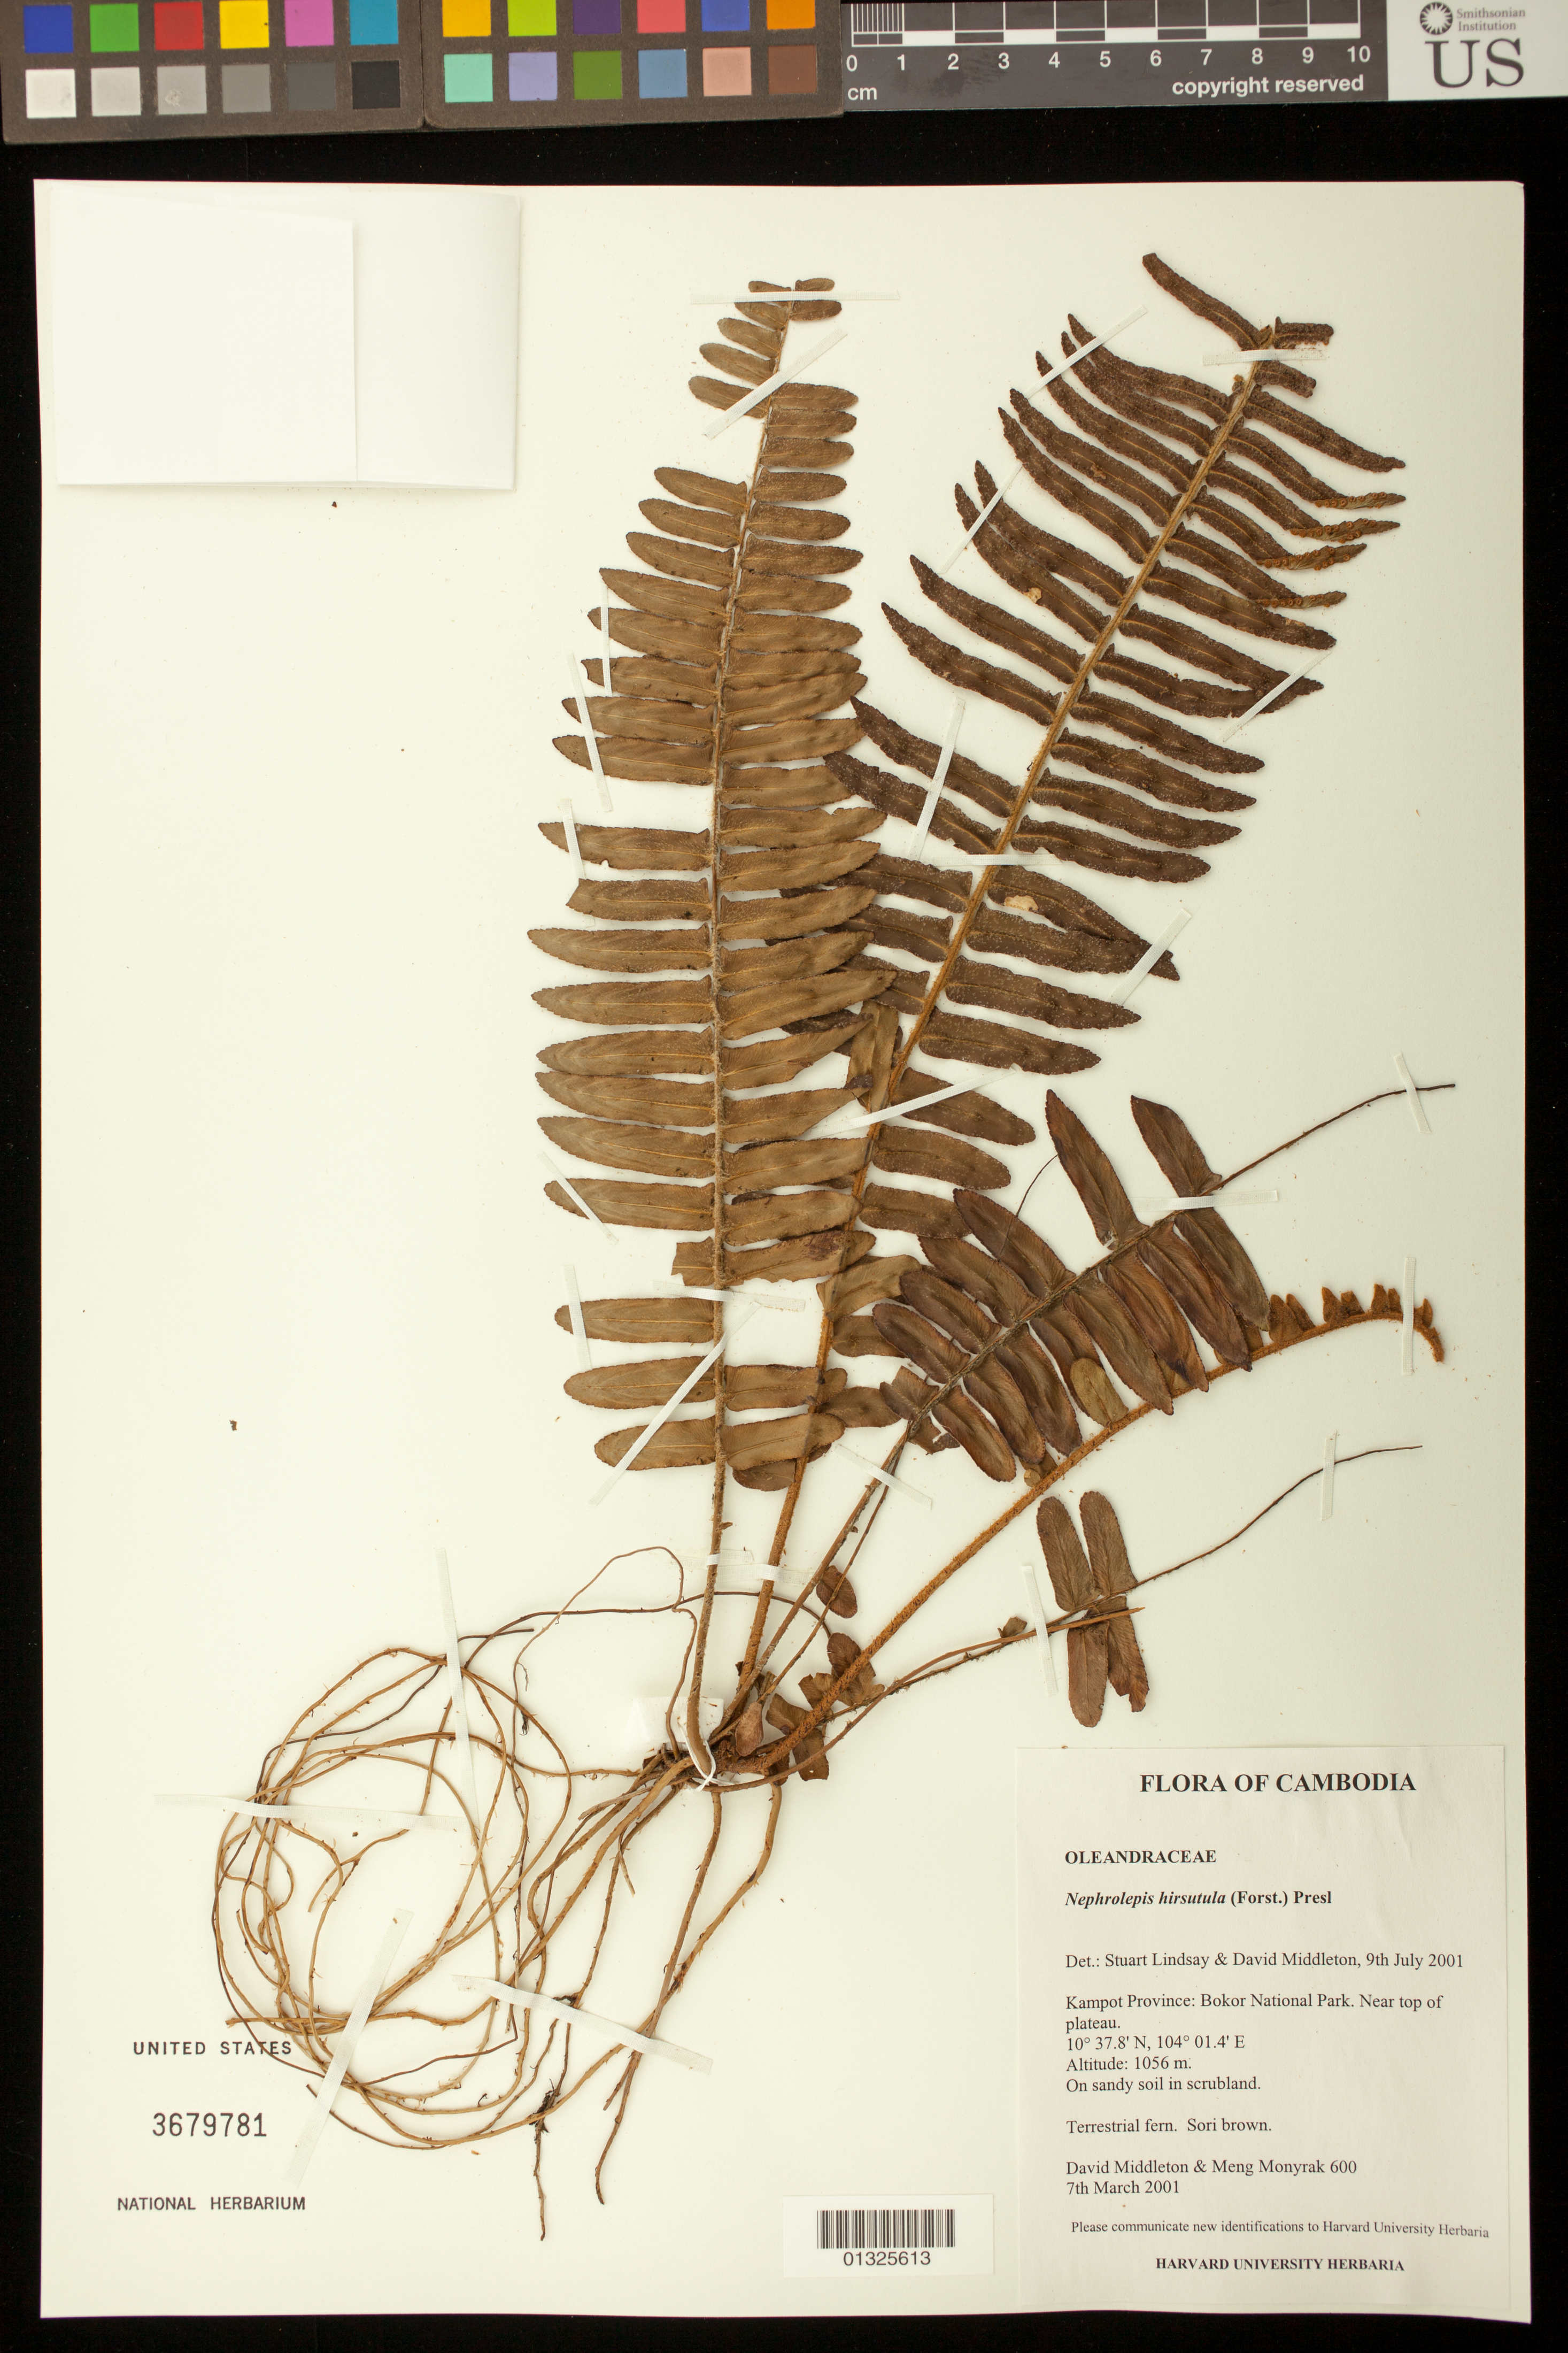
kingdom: Plantae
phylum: Tracheophyta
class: Polypodiopsida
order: Polypodiales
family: Nephrolepidaceae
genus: Nephrolepis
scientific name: Nephrolepis hirsutula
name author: (G. Forst.) C. Presl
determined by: Lindsay, S.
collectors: D. J. Middleton & M. Monyrak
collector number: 600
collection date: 2001-03-07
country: Cambodia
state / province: Kâmpât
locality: Bokor National Park. Near top of plateau.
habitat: On sandy soil in scrubland.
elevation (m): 1056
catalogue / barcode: US 3679781